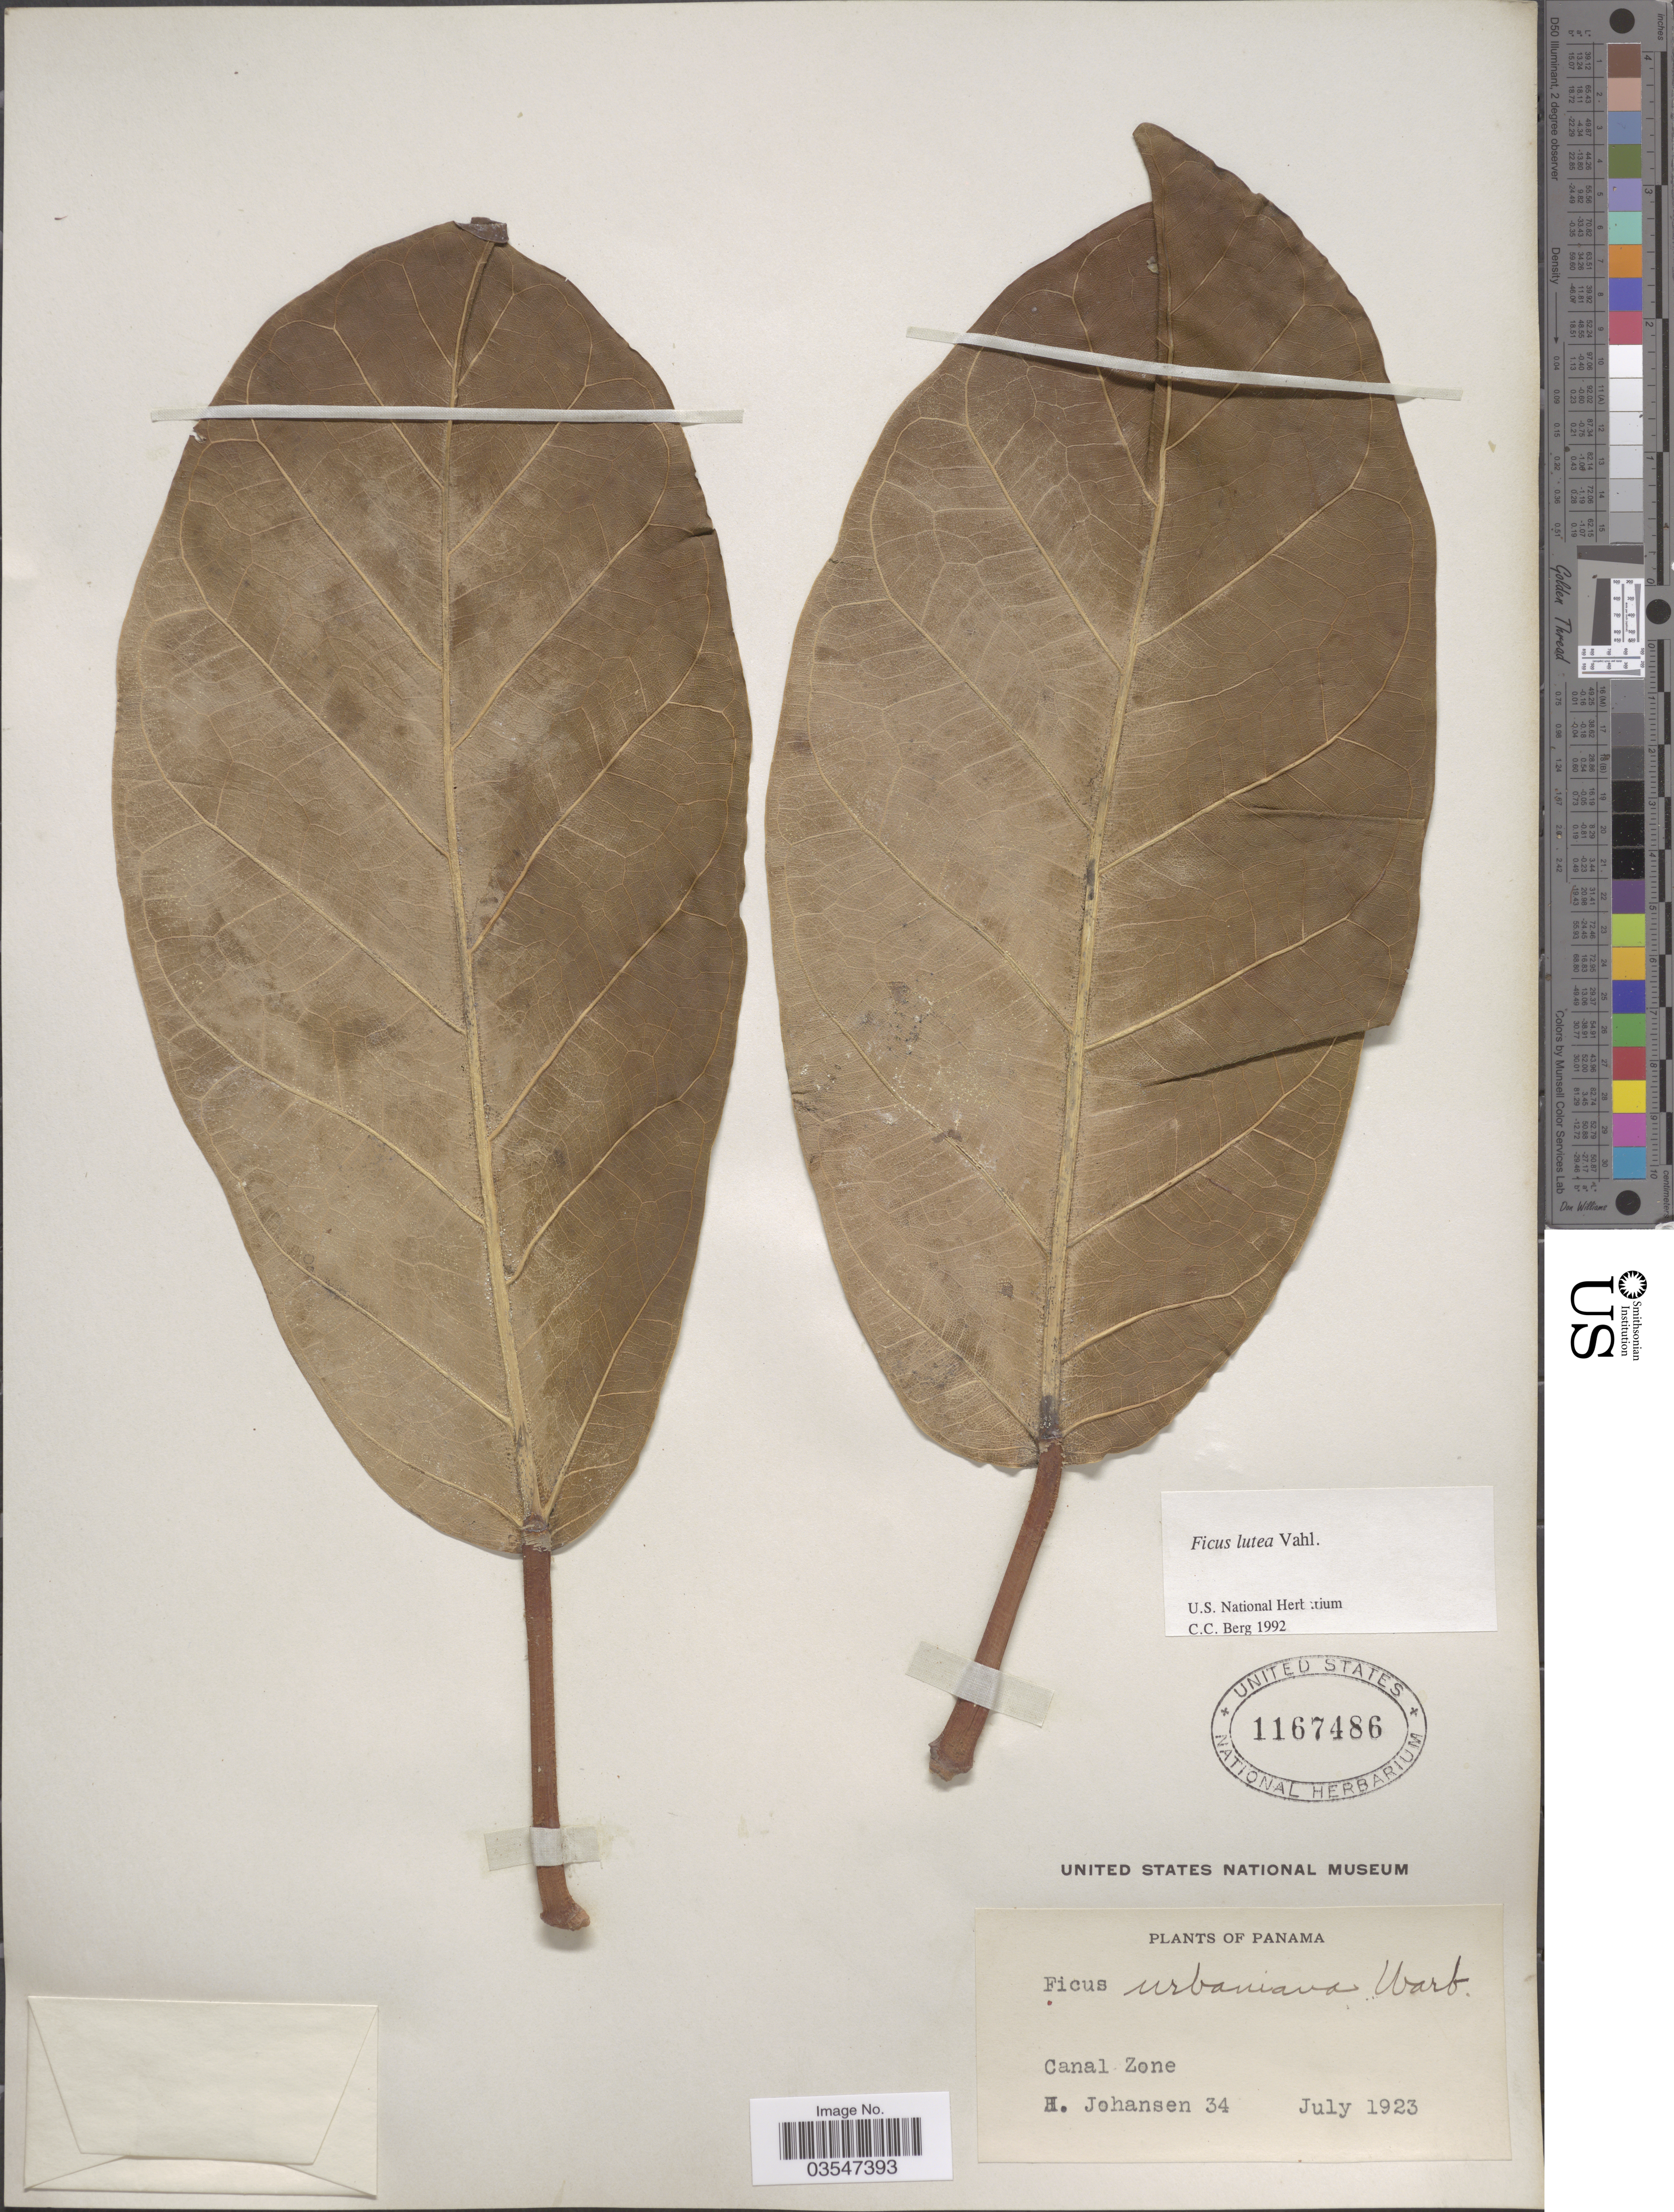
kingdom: Plantae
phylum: Tracheophyta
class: Magnoliopsida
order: Rosales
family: Moraceae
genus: Ficus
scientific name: Ficus lutea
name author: Vahl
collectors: H. Johansen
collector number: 34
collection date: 1923-07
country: Panama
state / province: Colón / Panamá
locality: Canal Zone.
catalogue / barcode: US 1167486